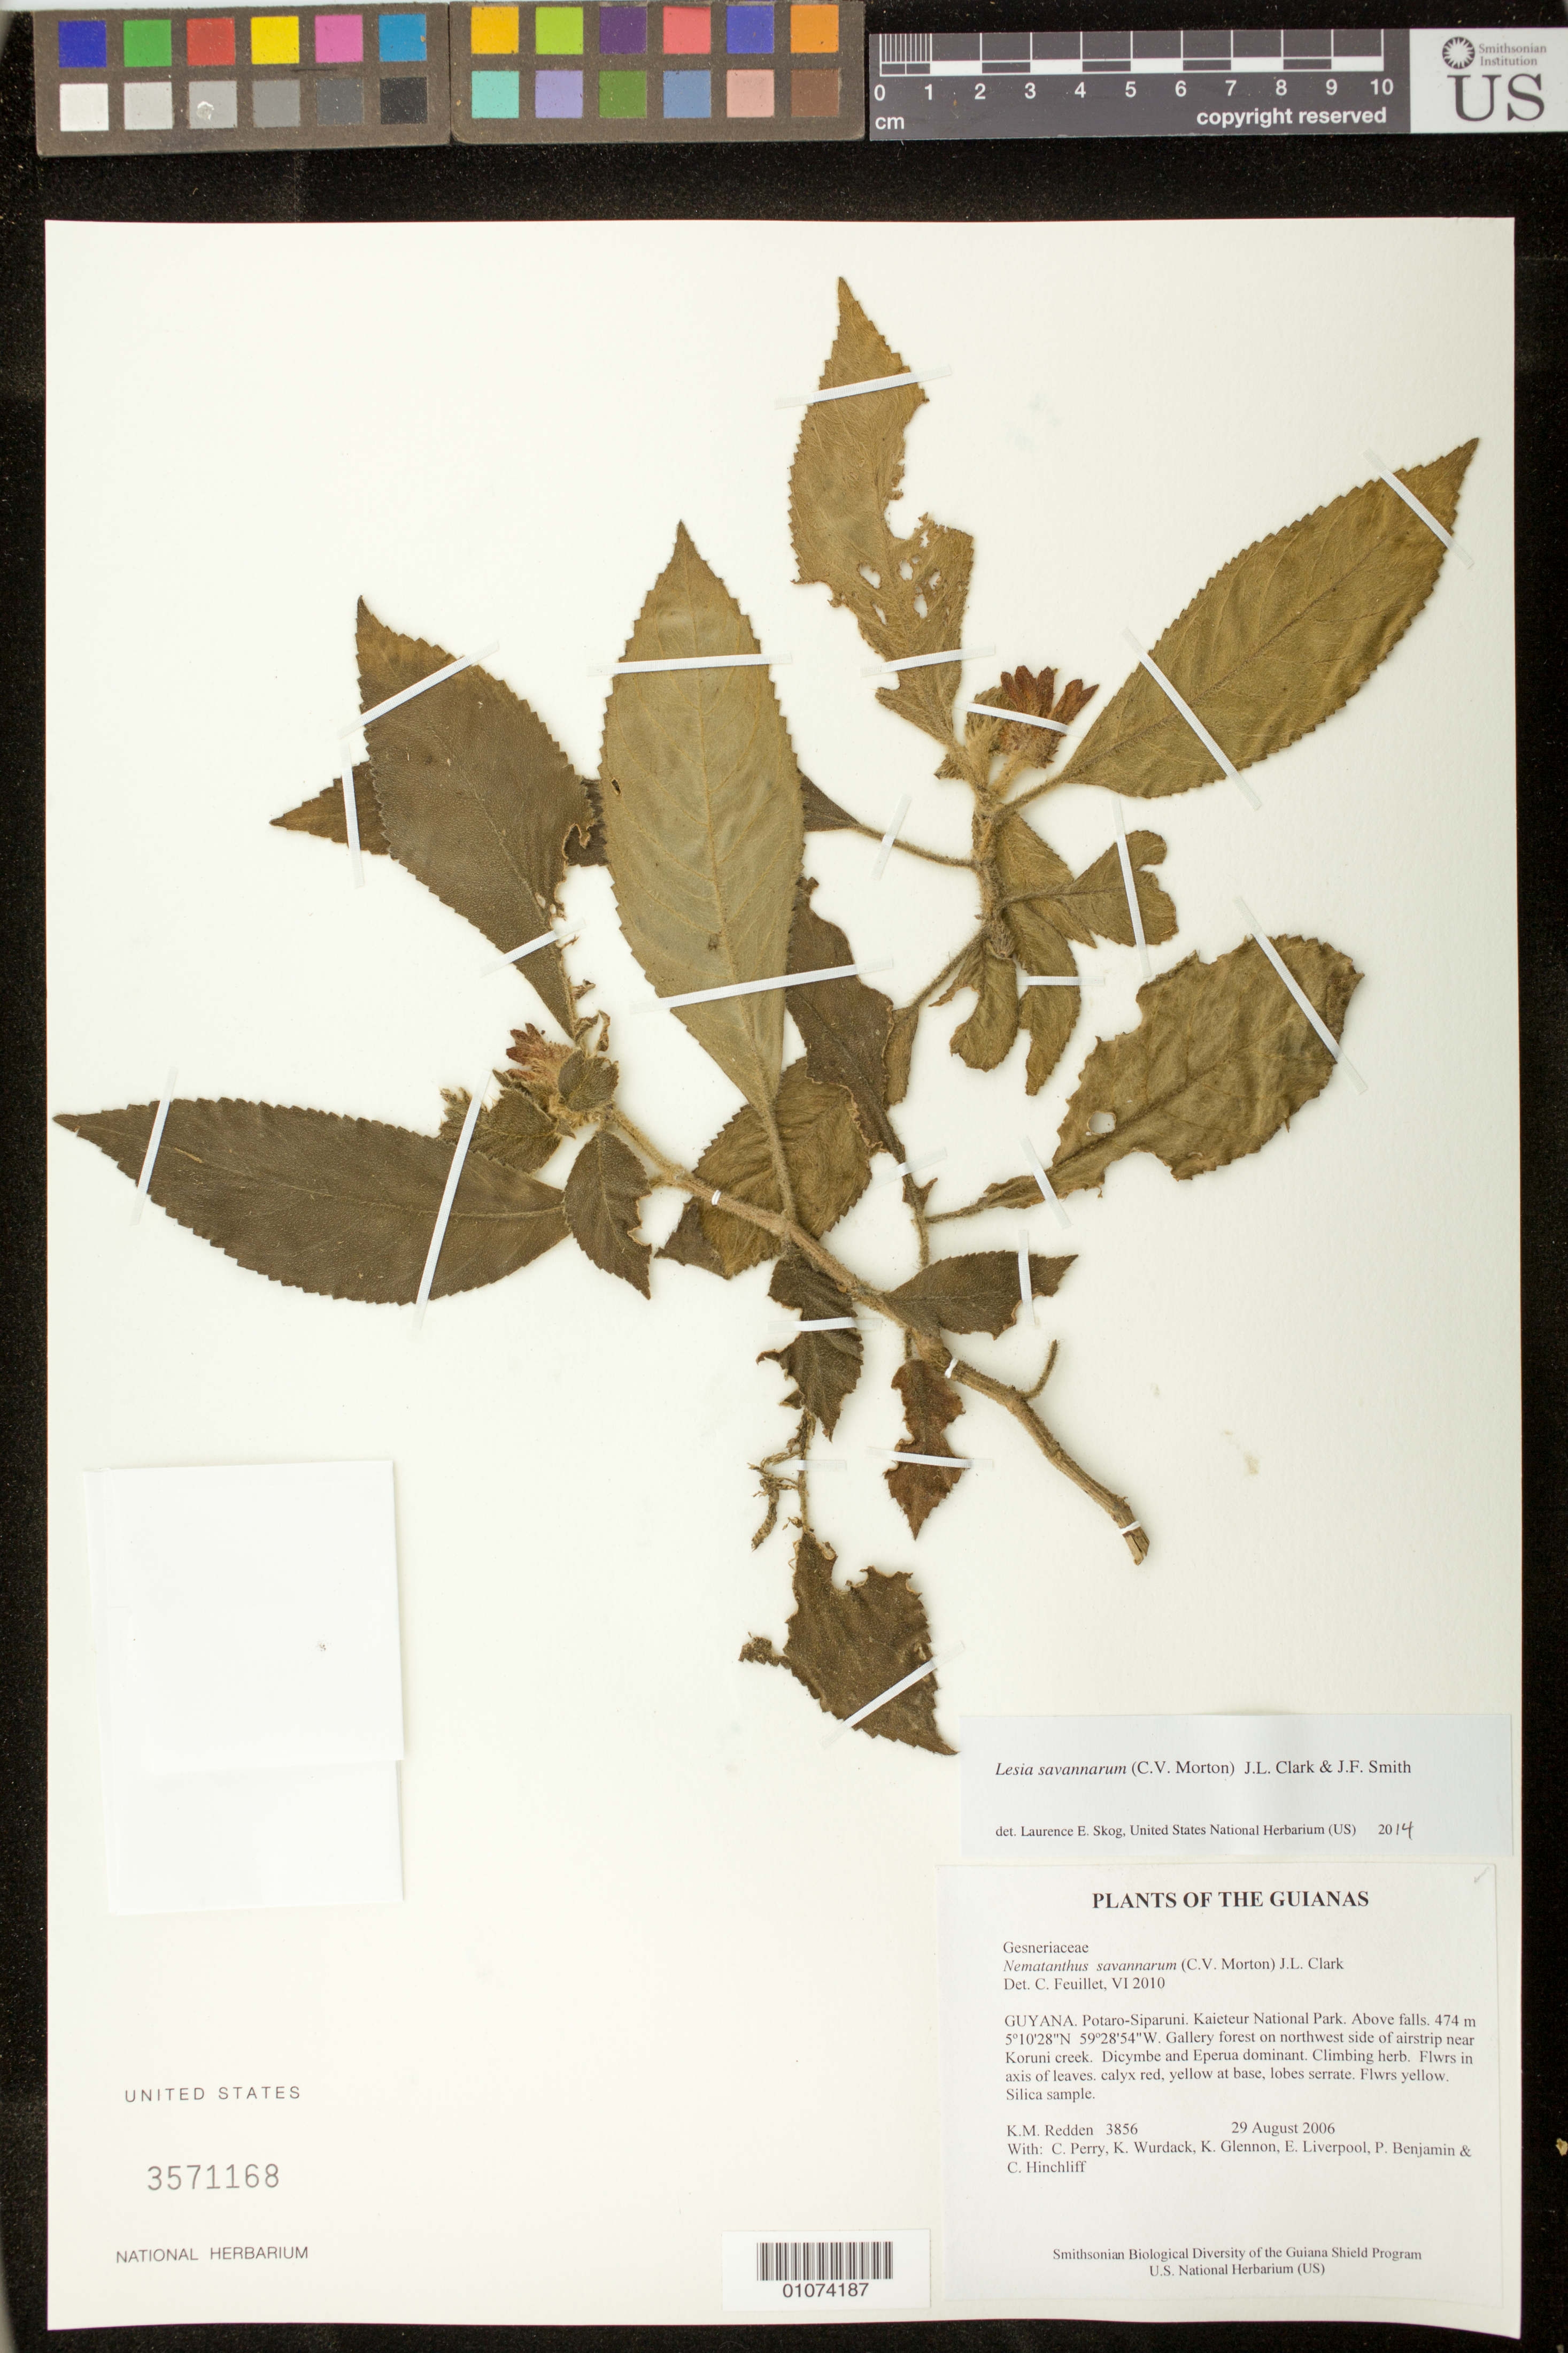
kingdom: Plantae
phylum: Tracheophyta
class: Magnoliopsida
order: Lamiales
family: Gesneriaceae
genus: Lesia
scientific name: Lesia savannarum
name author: (C.V. Morton) J.L. Clark & J.F. Sm.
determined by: Skog, Laurence E.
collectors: K. M. Redden, C. Perry, K. Wurdack, K. Glennon, E. Liverpool, P. Benjamin & C. E. Hinchliff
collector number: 3856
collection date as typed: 29 Aug 2006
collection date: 2006-08-29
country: Guyana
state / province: Potaro-Siparuni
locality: Kaieteur National Park.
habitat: Above falls. Gallery forest on NW side of airstrip near Koruni Creek. Dicymbe and Eperua dominant.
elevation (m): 474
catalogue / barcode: US 3571168